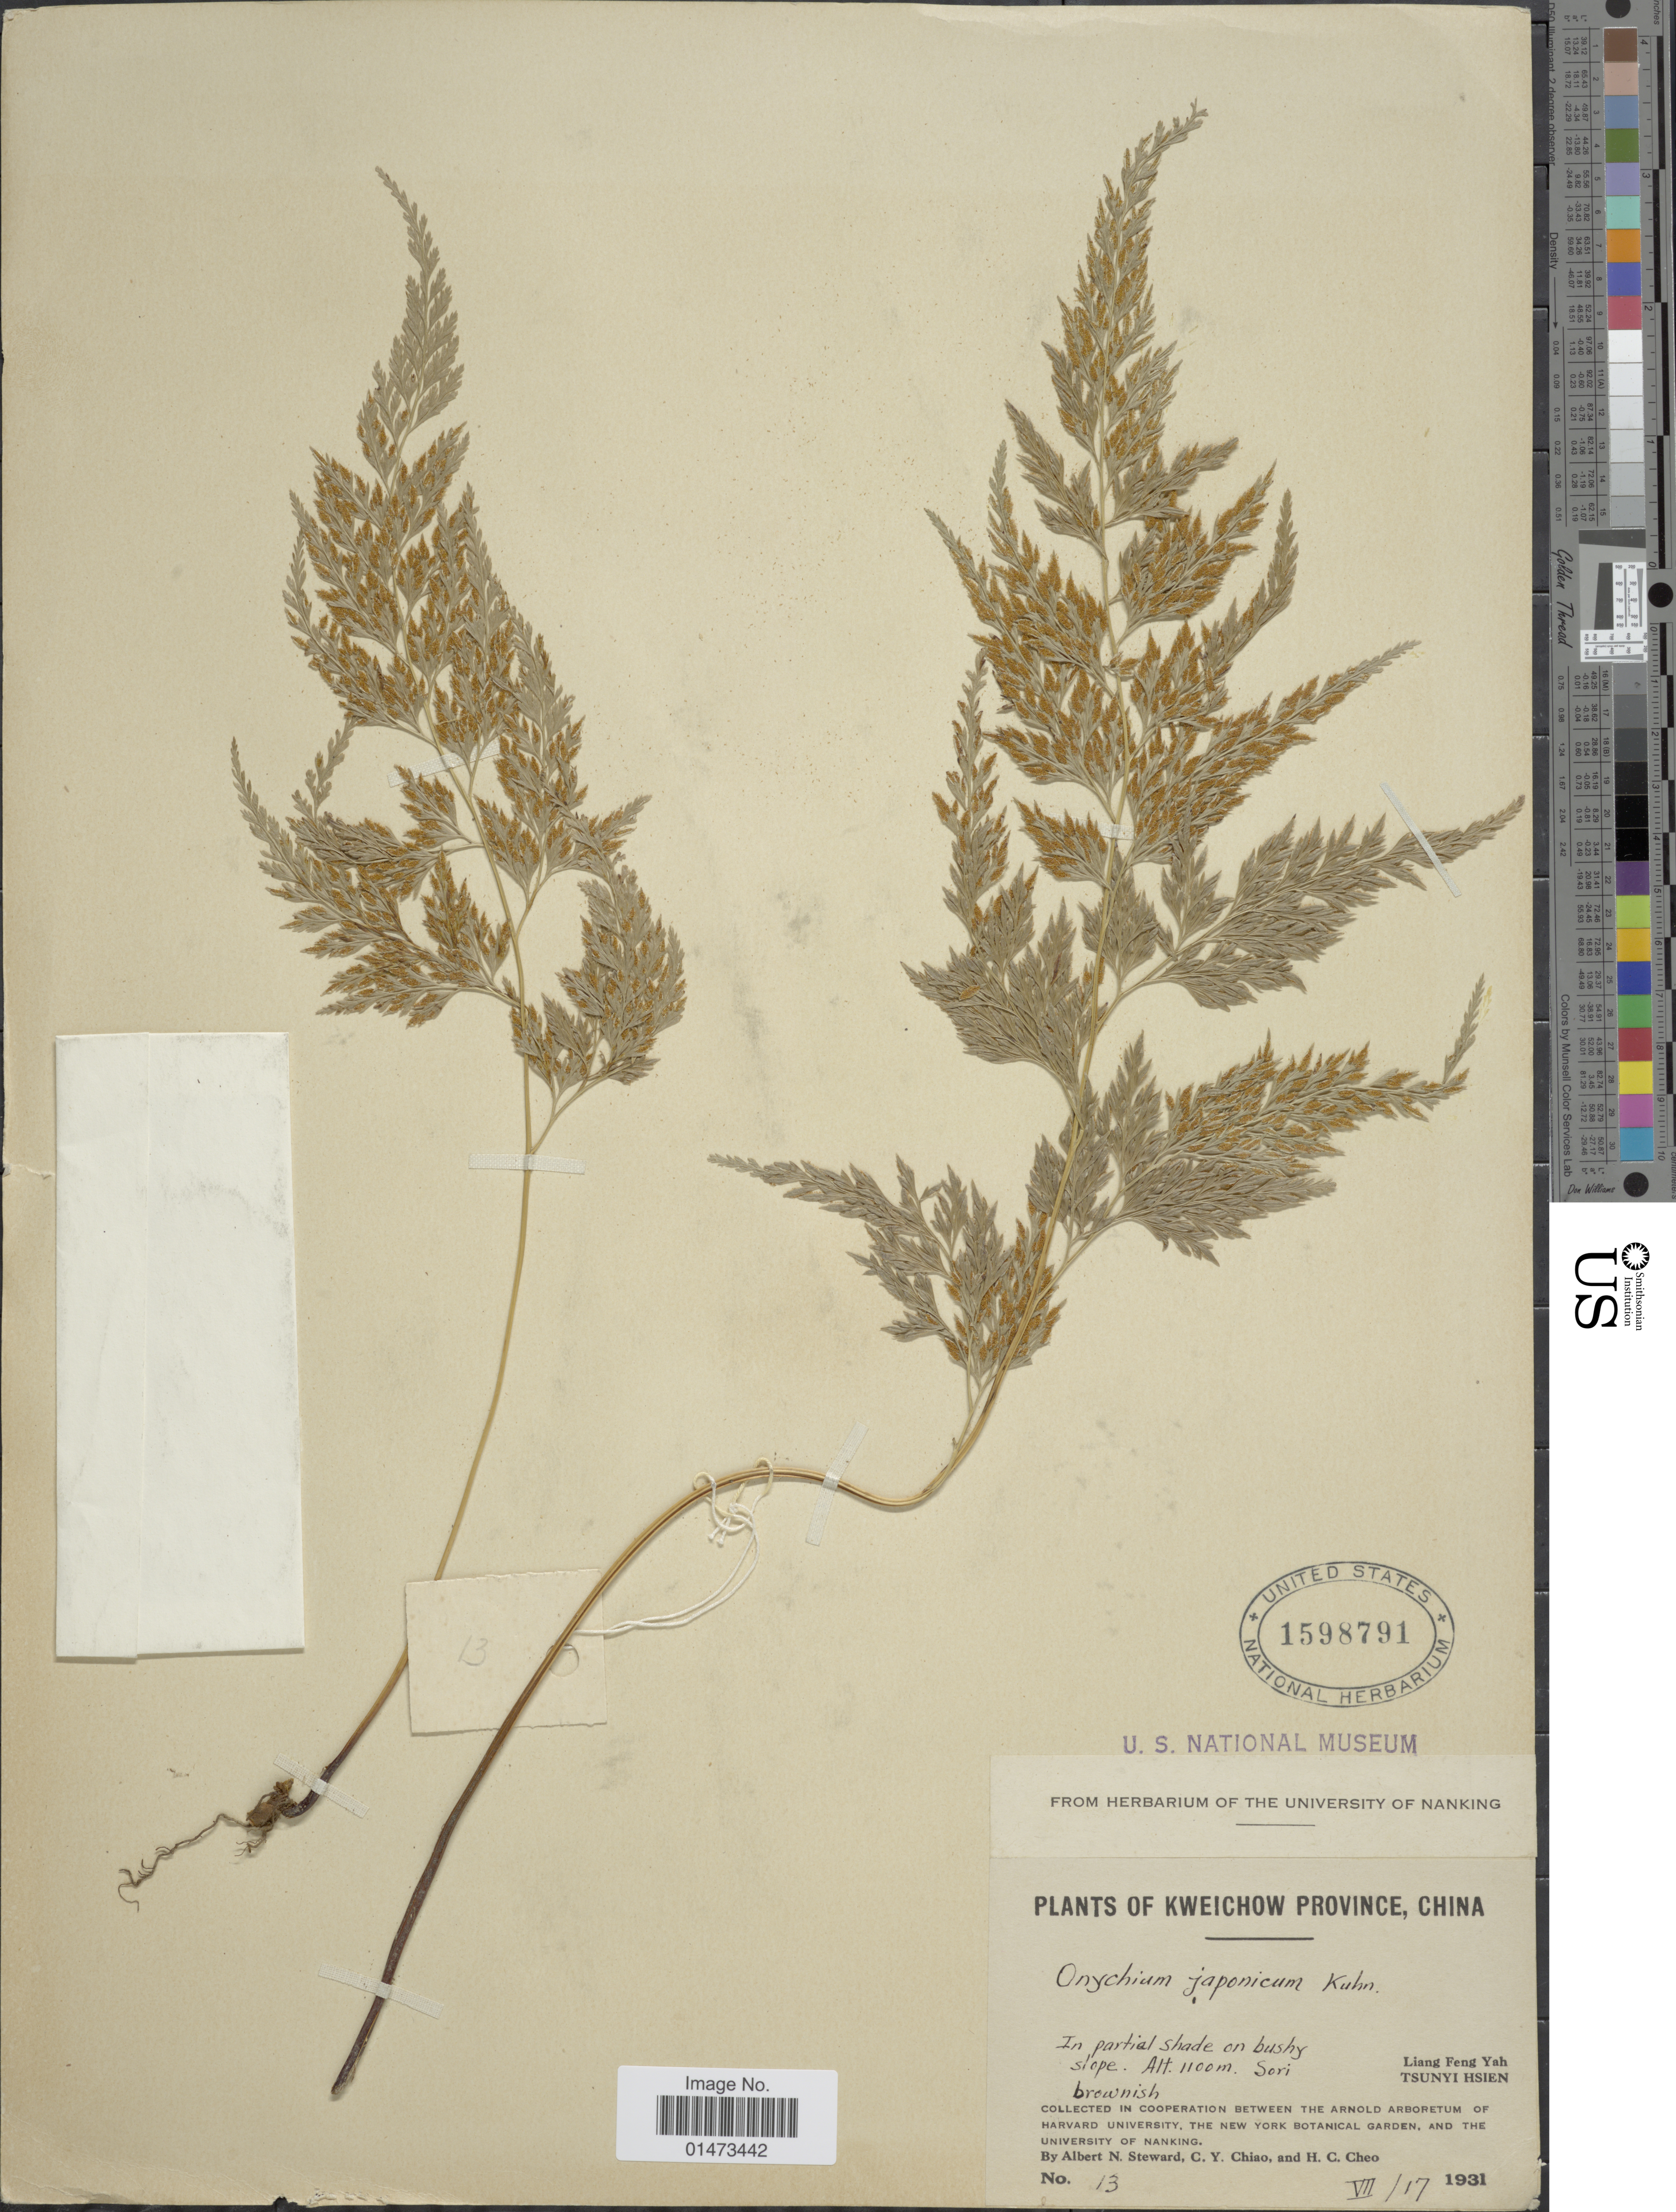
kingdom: Plantae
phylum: Tracheophyta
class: Polypodiopsida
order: Polypodiales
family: Pteridaceae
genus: Onychium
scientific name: Onychium japonicum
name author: (Thunb.) Kunze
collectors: A. N. Steward, C. Y. Chiao & H. Cheo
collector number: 13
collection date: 1931-07-17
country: China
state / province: Guizhou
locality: Kweichow province, Liang Feng Yah, Tsunyi Hsien.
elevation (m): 1100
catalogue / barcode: US 1598791